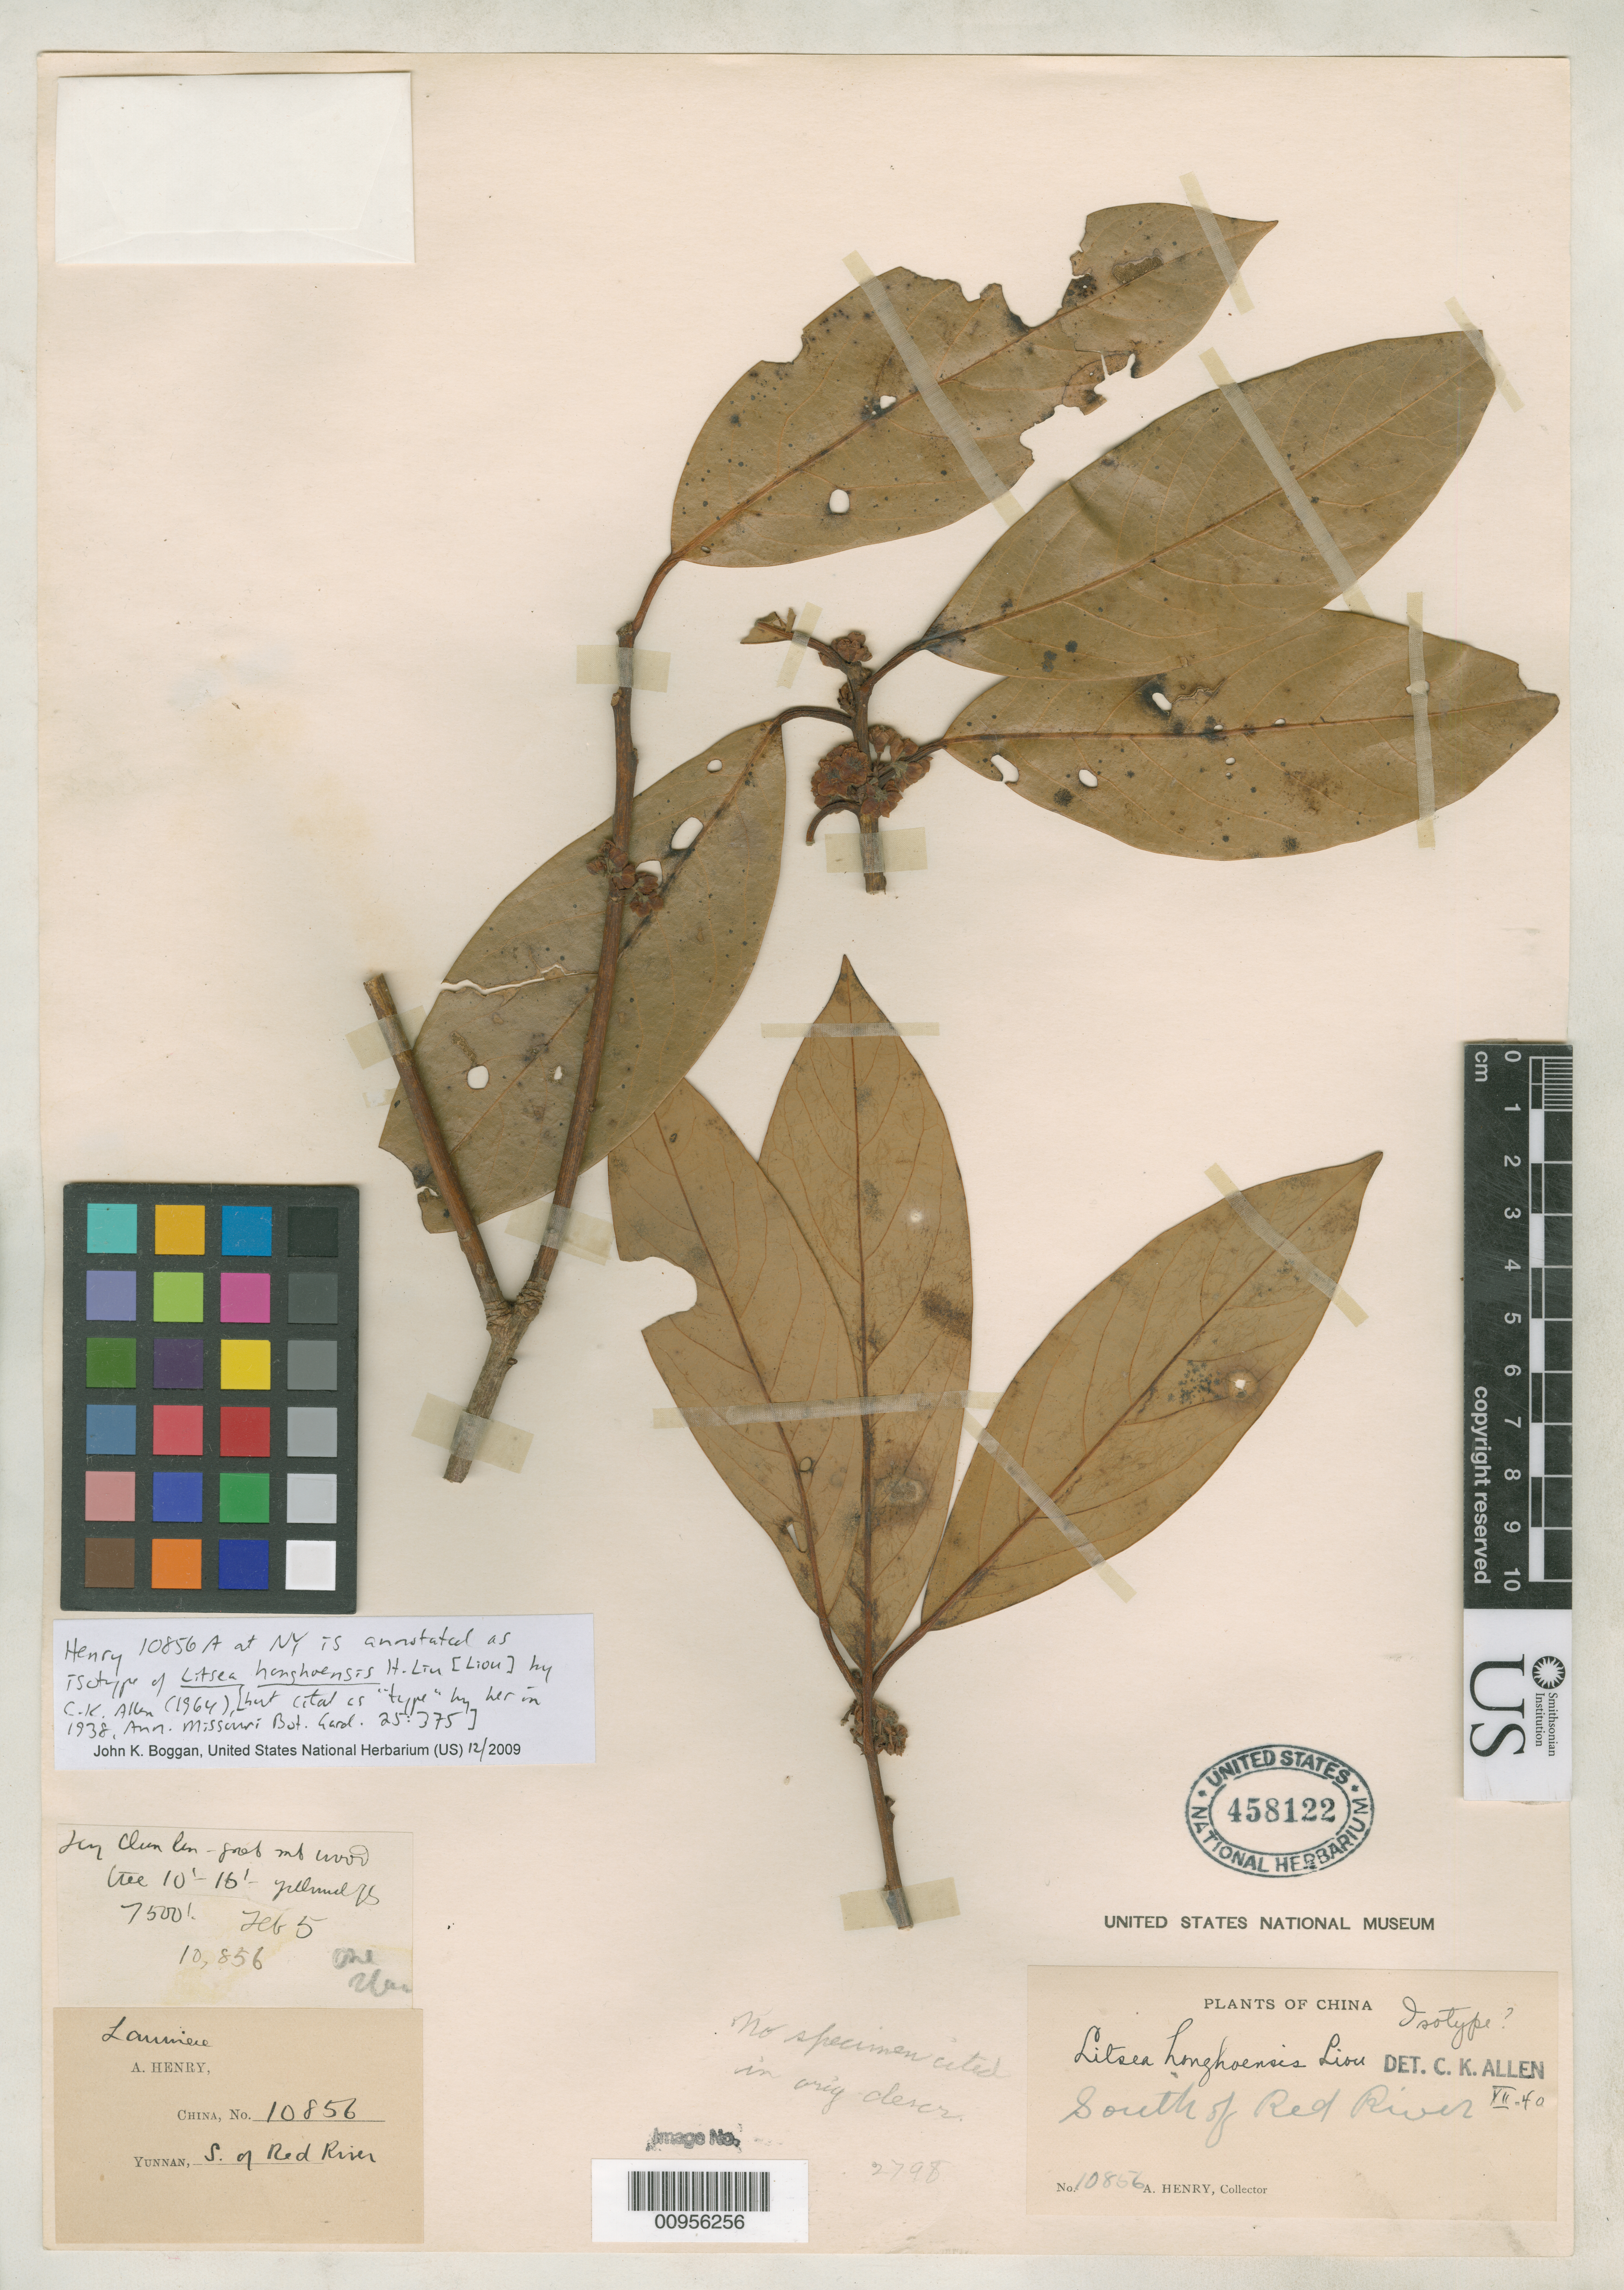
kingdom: Plantae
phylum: Tracheophyta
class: Magnoliopsida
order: Laurales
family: Lauraceae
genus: Litsea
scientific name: Litsea hongoensis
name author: Liu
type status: Possible Isotype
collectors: A. Henry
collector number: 10856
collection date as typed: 05 Feb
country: China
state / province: Yunnan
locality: S. of Red River. Feng Chun lin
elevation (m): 2286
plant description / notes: Name possibly not validly published (provisional name? ICBN 34.1); described as "nov. sp. ad interim" without any specimens or locality cited (although a specimen is figured, albeit without data). Tropicos cites type as Henry 10856A.; Duplicate (?) of specimen at NY (Henry 10856A) annotated with this name by H. Liu [=Liou Ho] and annotated (1964) and cited (1938, Ann. Missouri Bot. Gard. 25: 375) as type by C.K. Allen.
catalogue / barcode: US 458122